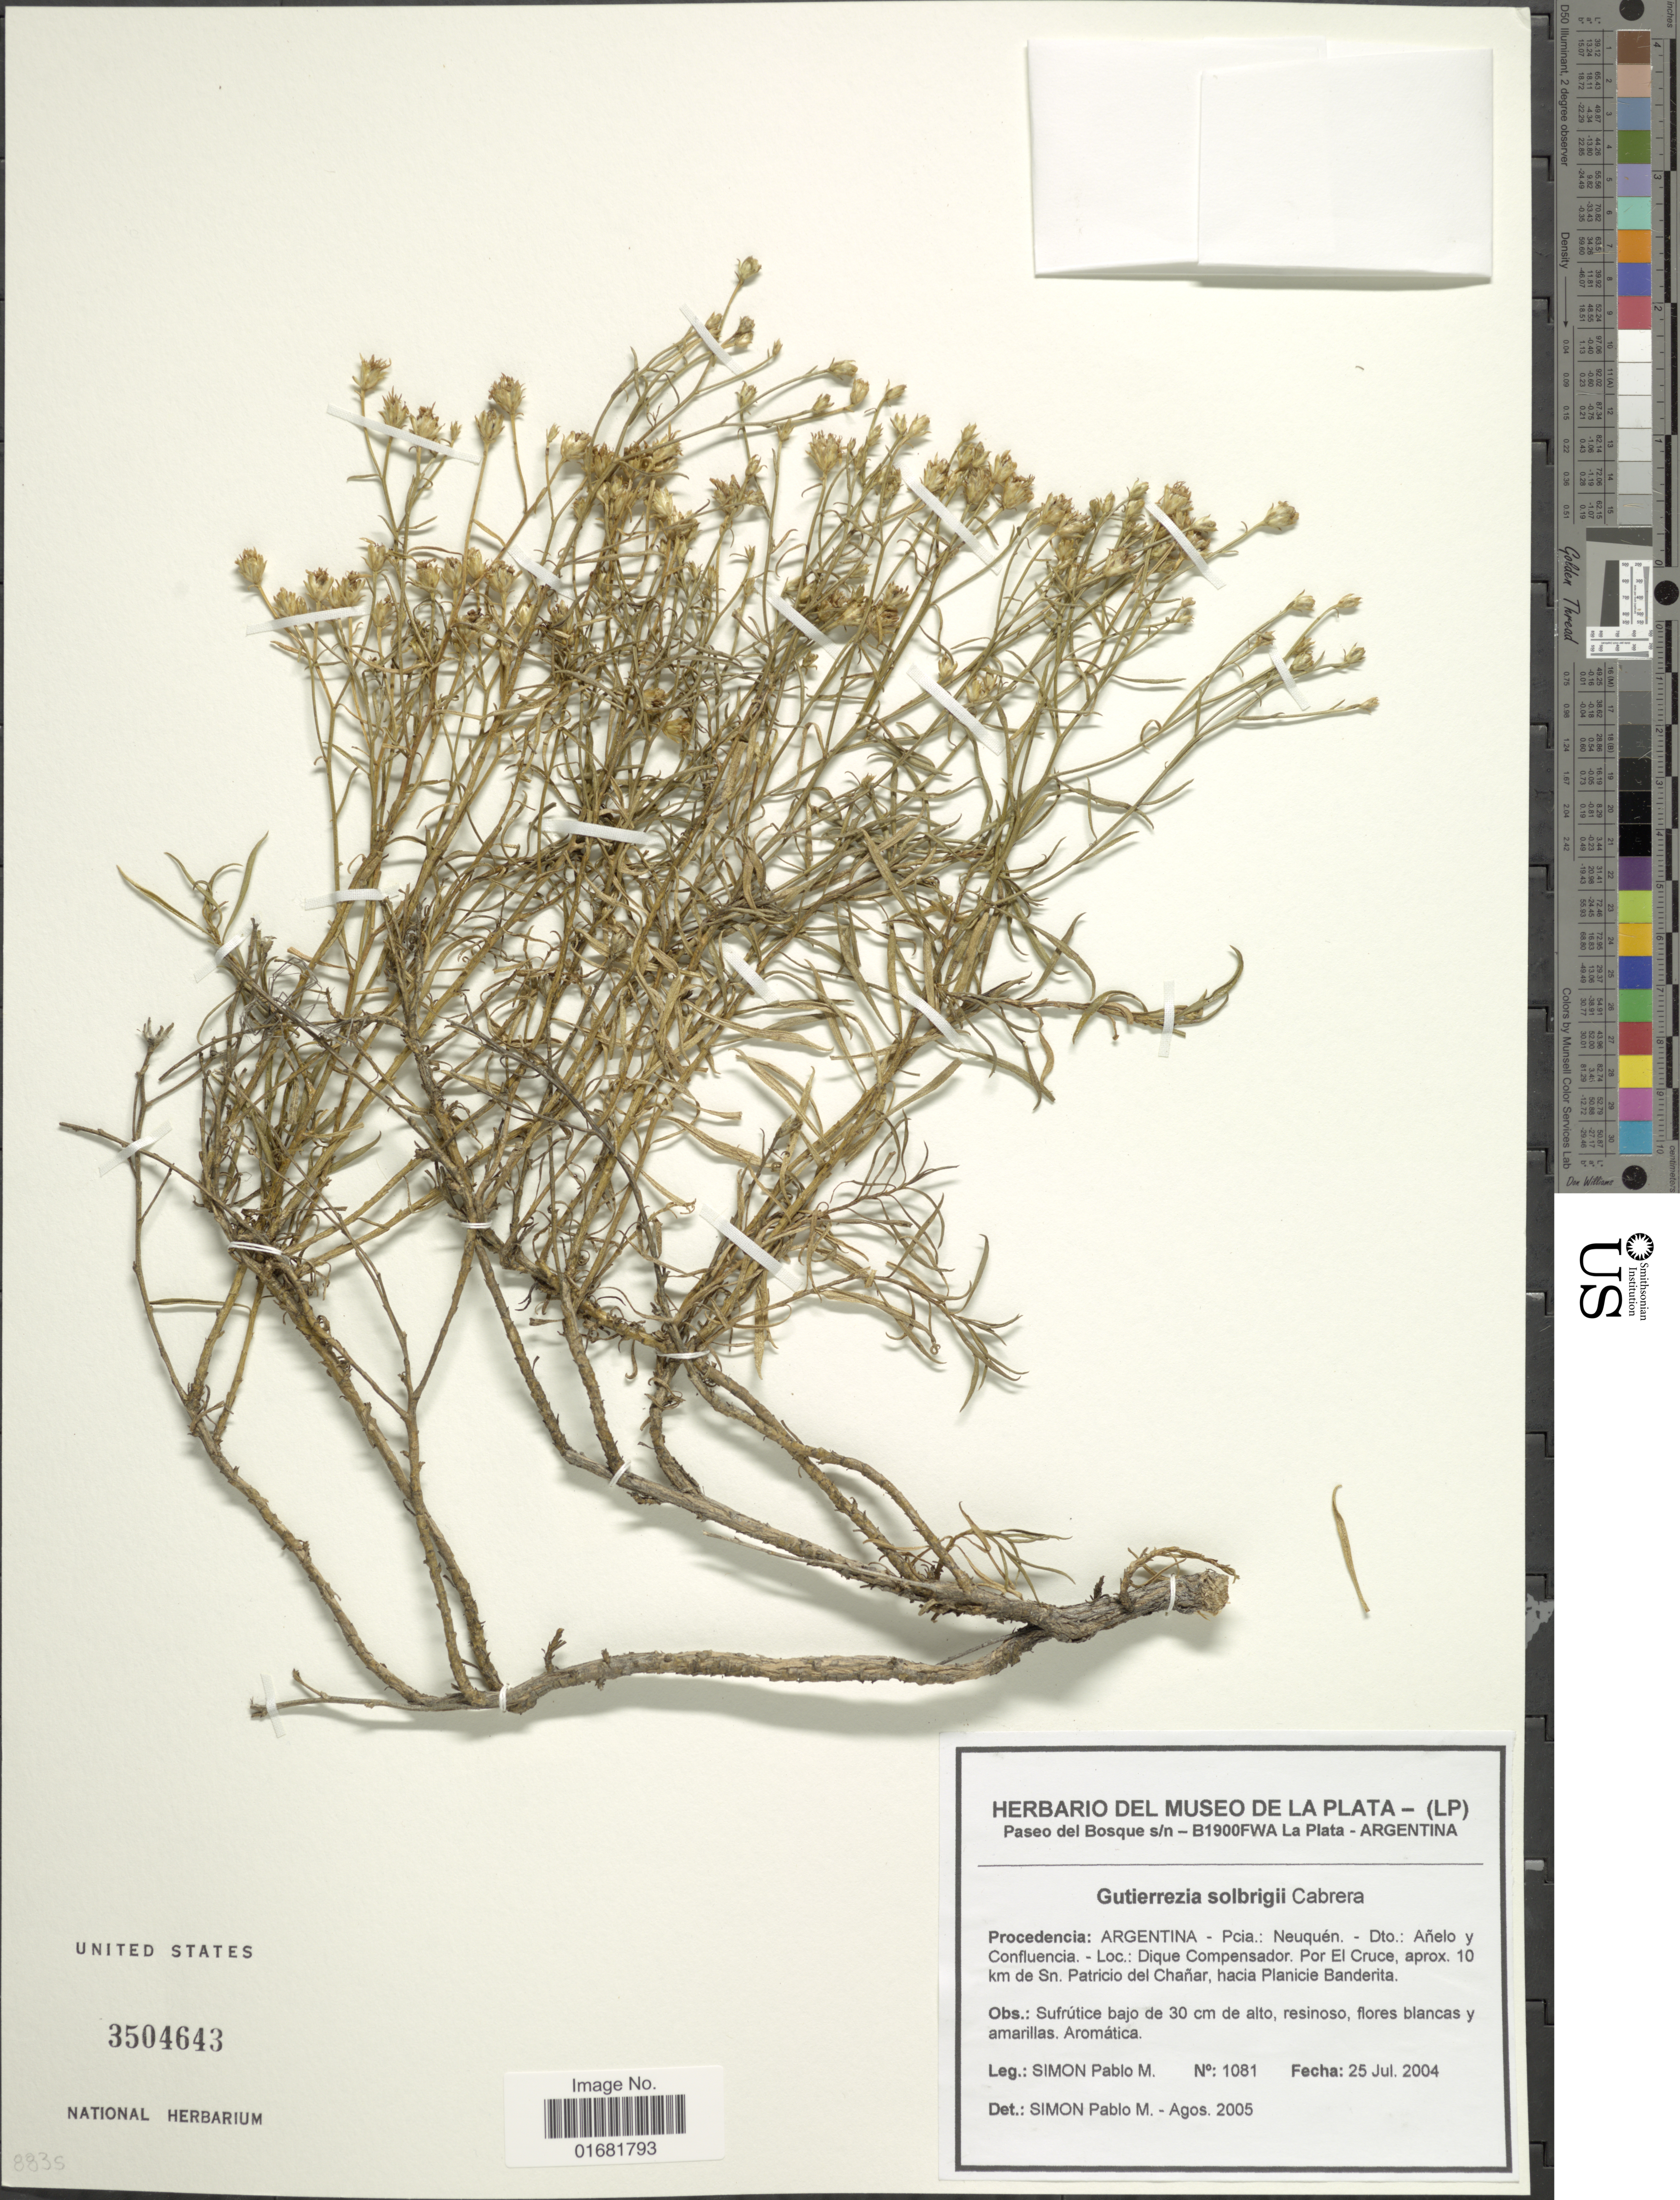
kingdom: Plantae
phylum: Tracheophyta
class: Magnoliopsida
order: Asterales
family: Asteraceae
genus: Gutierrezia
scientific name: Gutierrezia solbrigii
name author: Cabrera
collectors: P. M. Simón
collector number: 1081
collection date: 2004-07-25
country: Argentina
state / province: Neuquen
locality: Dto.: Añelo y Confluencia: Dique Compensador. Por El Cruce, aprox. 10 km de Sn. Patricio del Chañar, hacia Planicie Banderita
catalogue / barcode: US 3504643